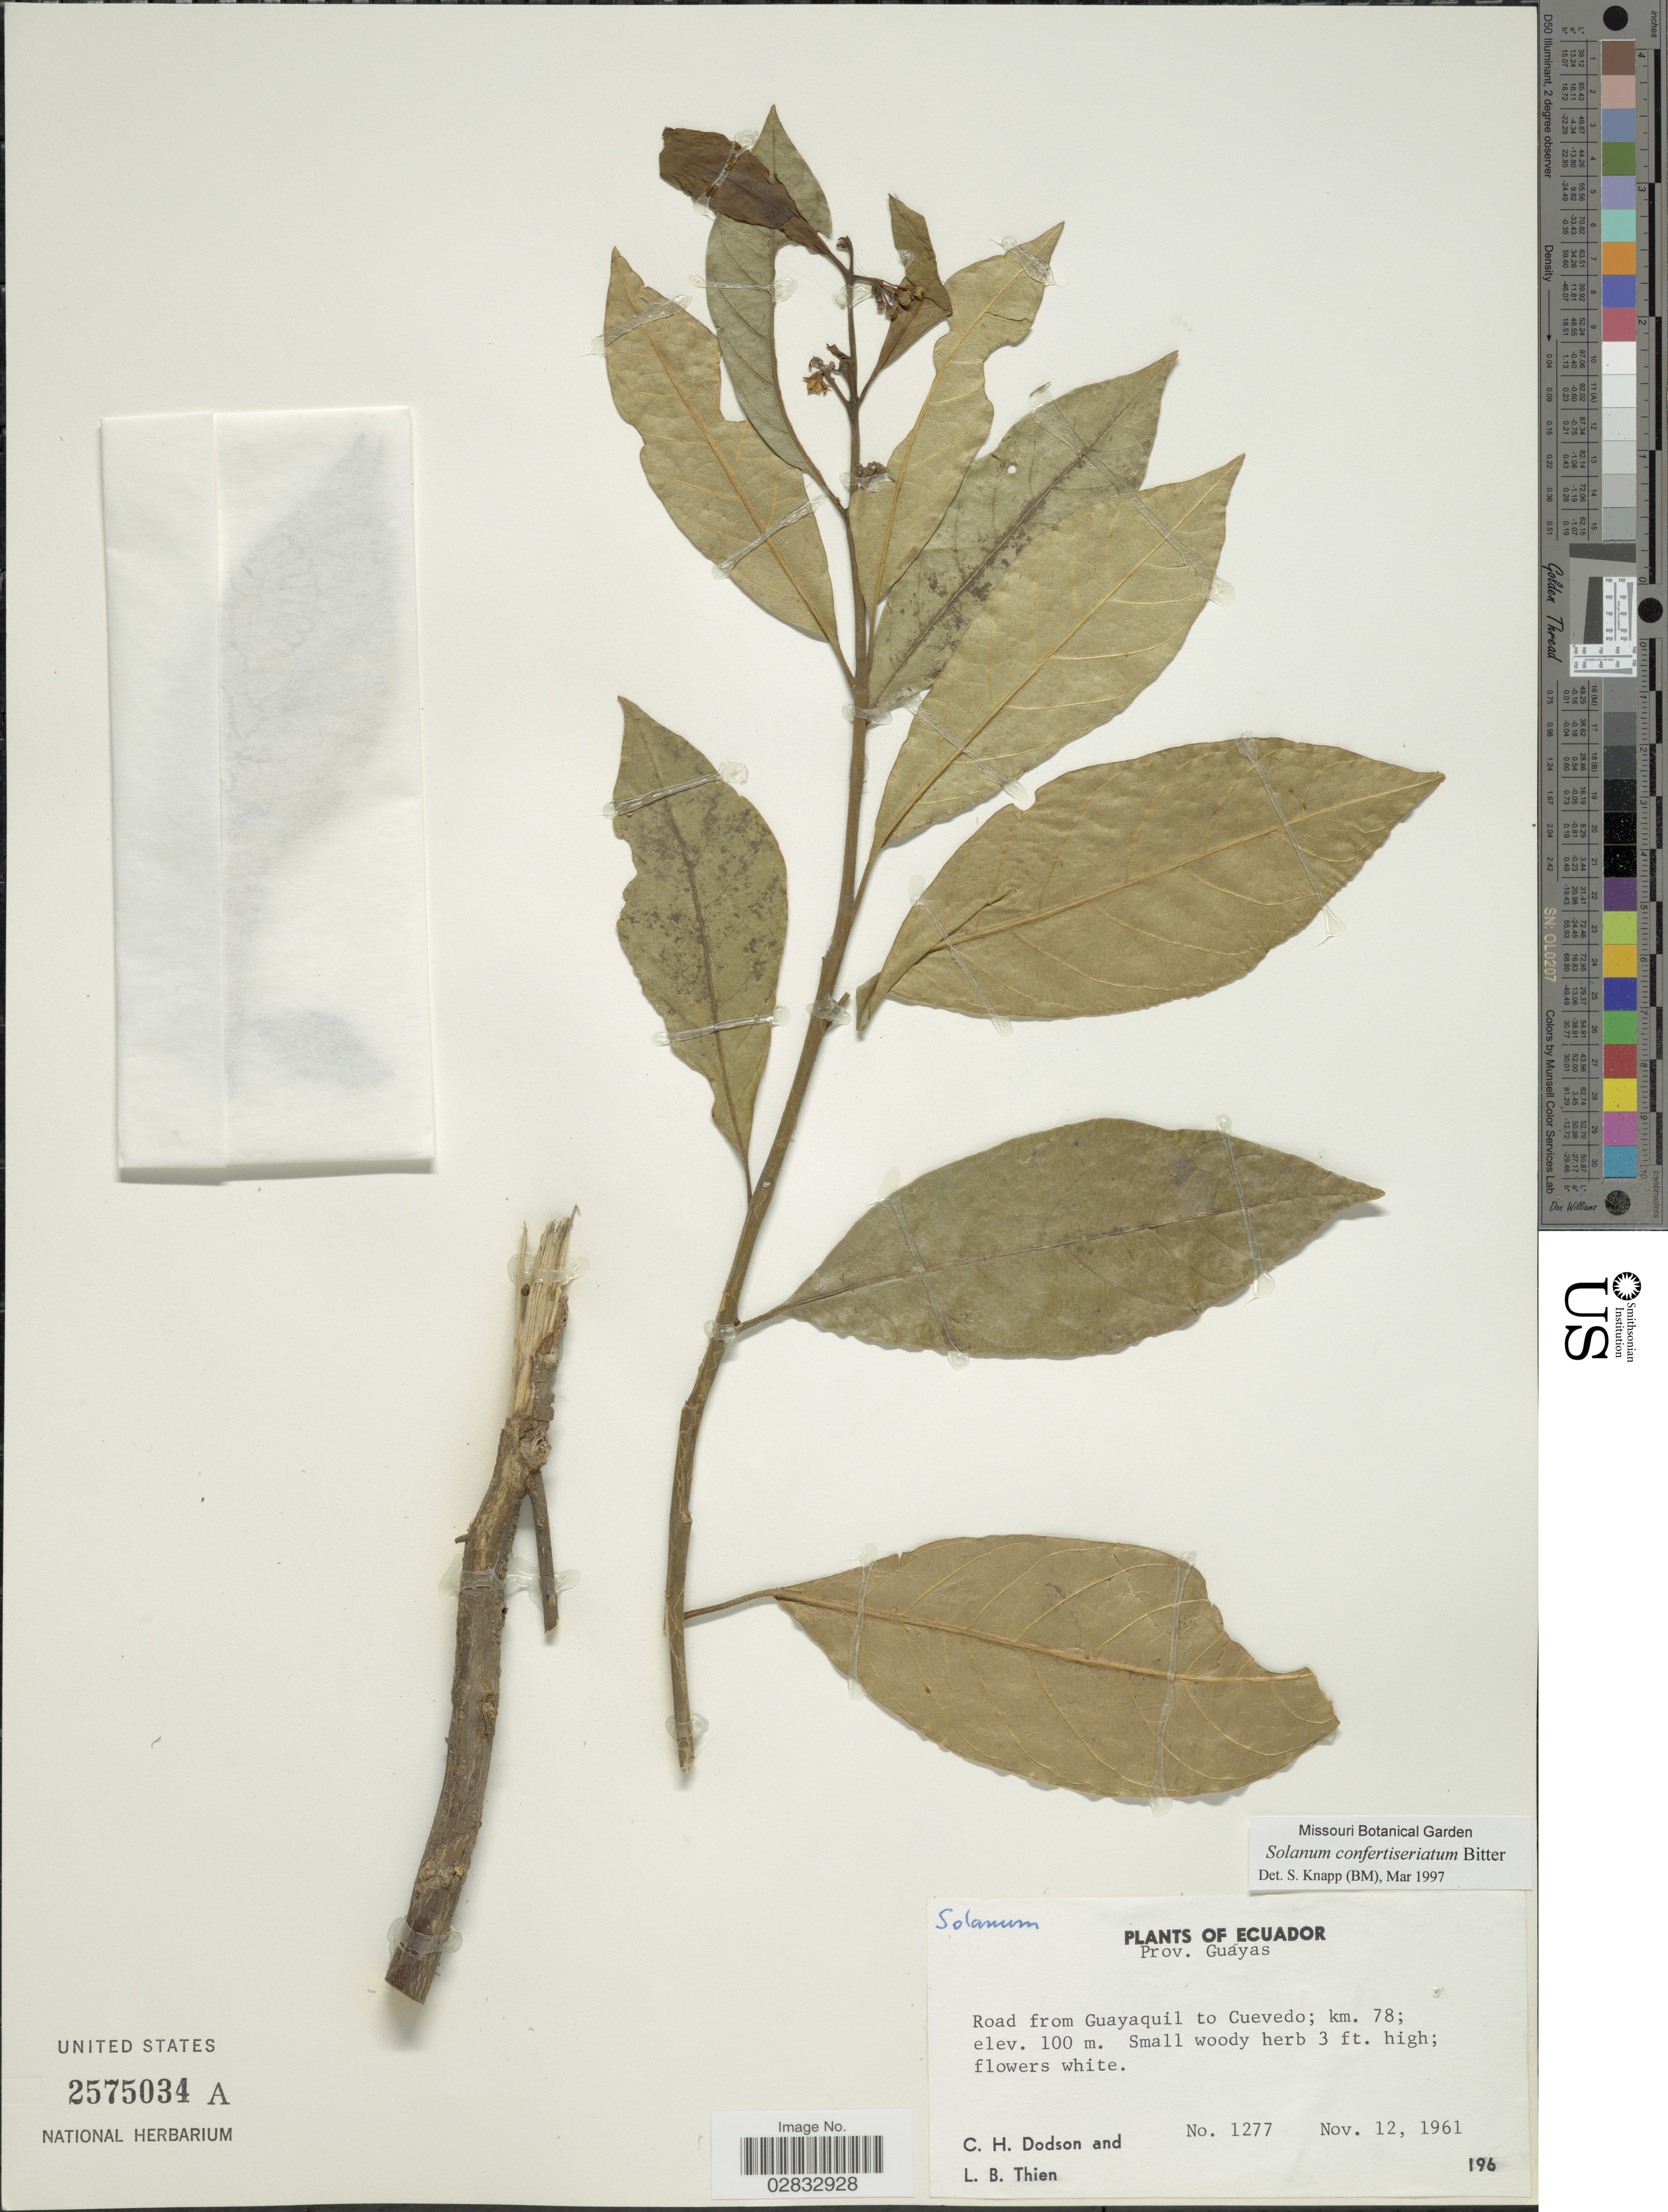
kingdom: Plantae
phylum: Tracheophyta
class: Magnoliopsida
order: Solanales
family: Solanaceae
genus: Solanum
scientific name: Solanum confertiseriatum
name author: Bitter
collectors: C. H. Dodson & L. Thien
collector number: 1277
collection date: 1961-11-12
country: Ecuador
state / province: Guayas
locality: Road from Guayaquil to Cuevedo; km. 78.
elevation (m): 100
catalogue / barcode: US 2575034A